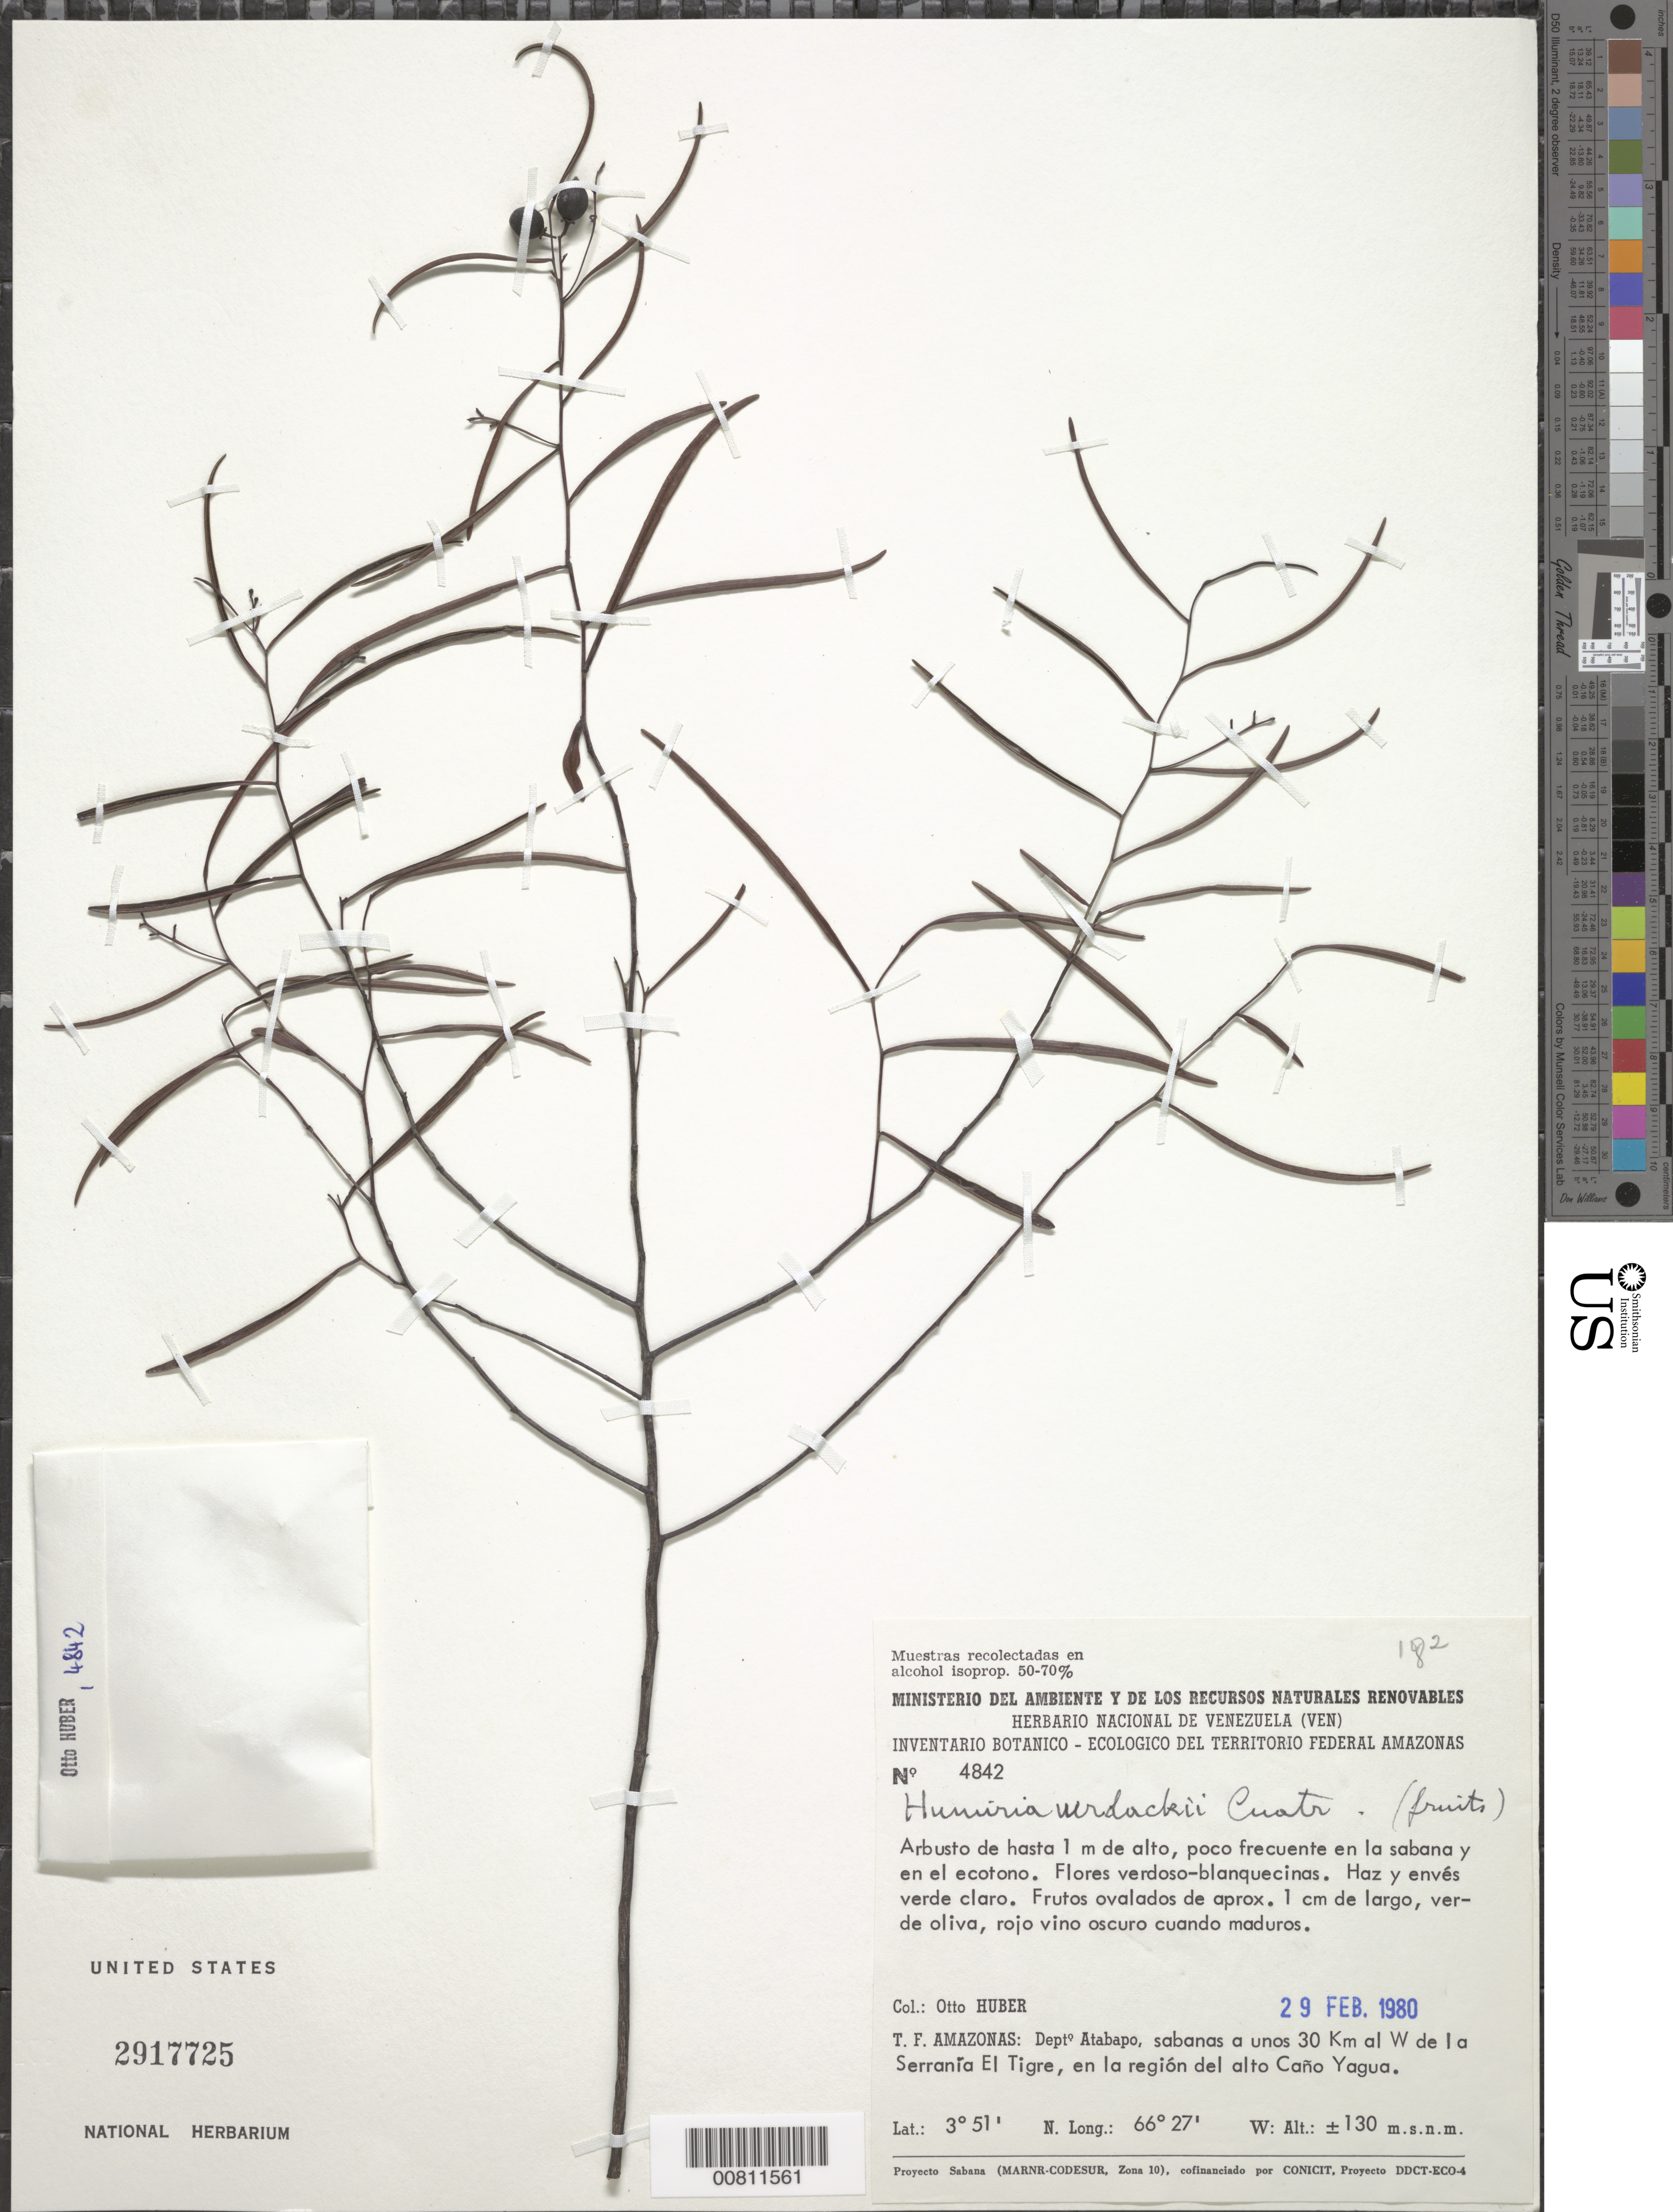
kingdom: Plantae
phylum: Tracheophyta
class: Magnoliopsida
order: Malpighiales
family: Humiriaceae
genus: Humiria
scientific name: Humiria wurdackii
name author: Cuatrec.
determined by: Cuatrecasas, J.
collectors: O. Huber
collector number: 4842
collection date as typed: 29-Feb-80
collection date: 1980-02-29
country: Venezuela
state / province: Amazonas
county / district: Atabapo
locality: Serranía El Tigre, 30 km al W, en la regíon del alto Caño Yagua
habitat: Savanna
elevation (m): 130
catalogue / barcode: US 2917725